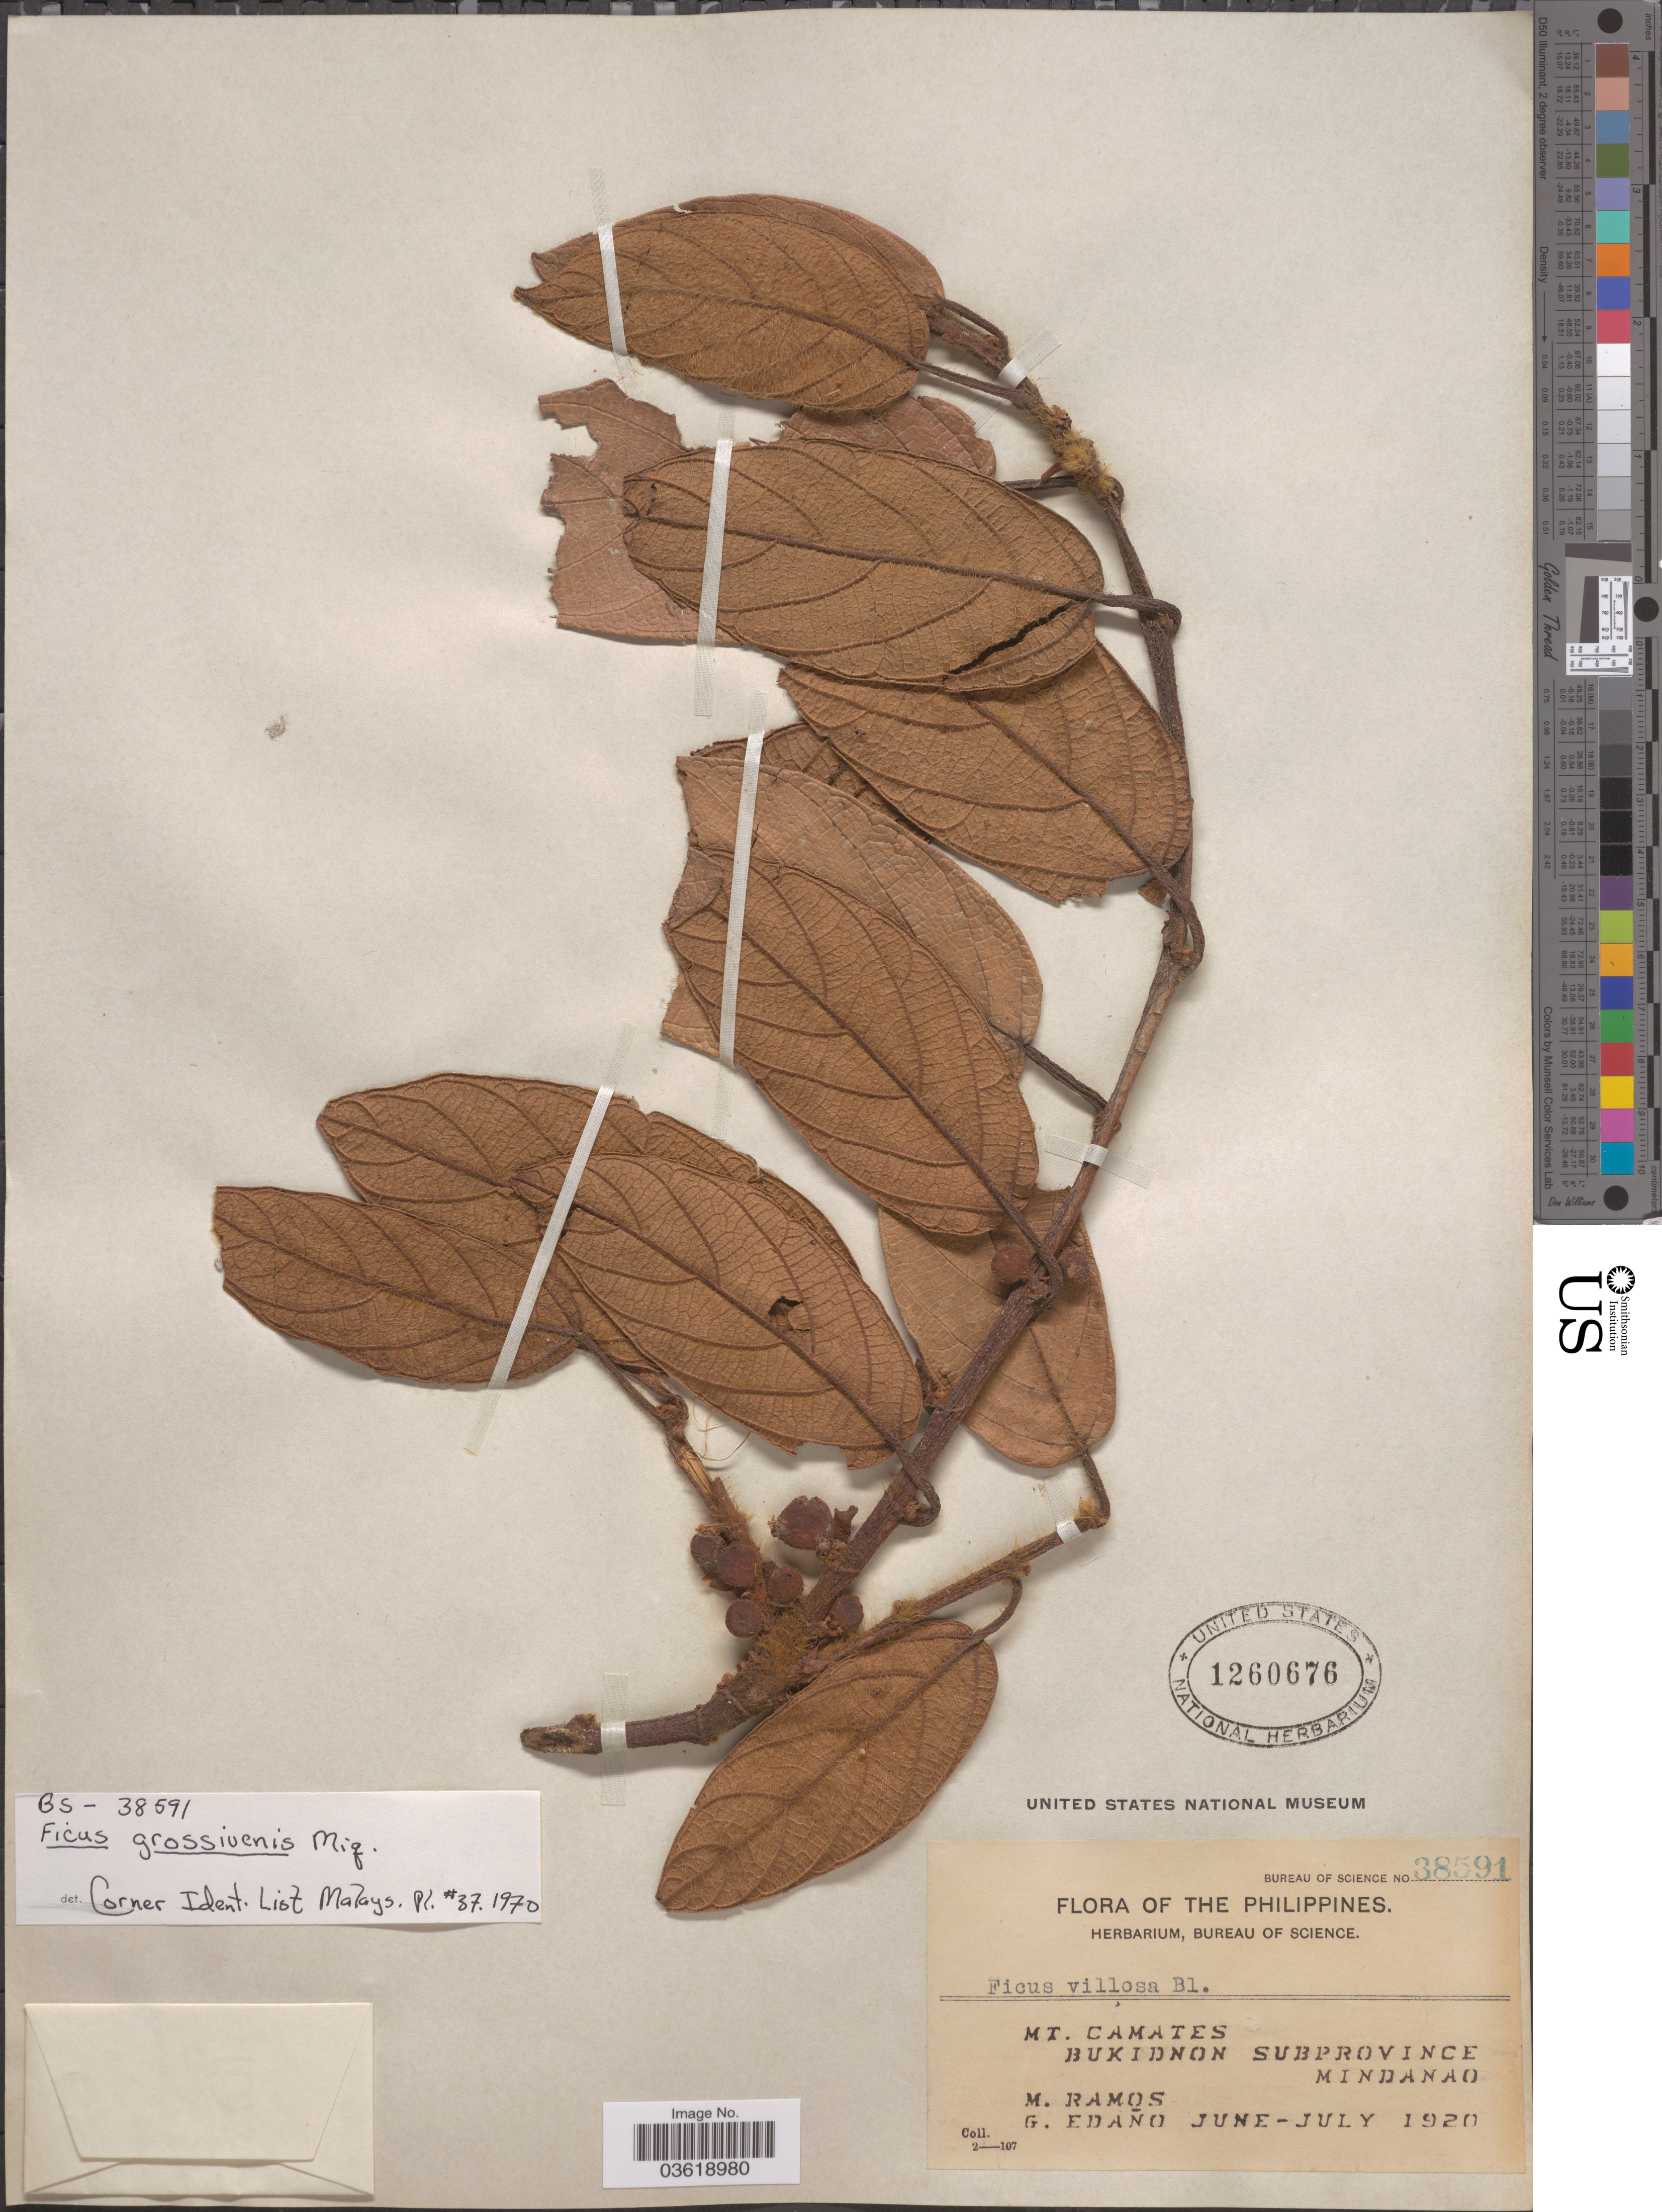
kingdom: Plantae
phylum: Tracheophyta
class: Magnoliopsida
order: Rosales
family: Moraceae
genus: Ficus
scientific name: Ficus grossivenis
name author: Miq.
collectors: M. Ramos & G. Edaño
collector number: Bureau of Science 38591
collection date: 1920-06/1920-07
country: Philippines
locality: Mt. Camates. Bukidnon Subprovince. Mindanao.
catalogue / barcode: US 1260676